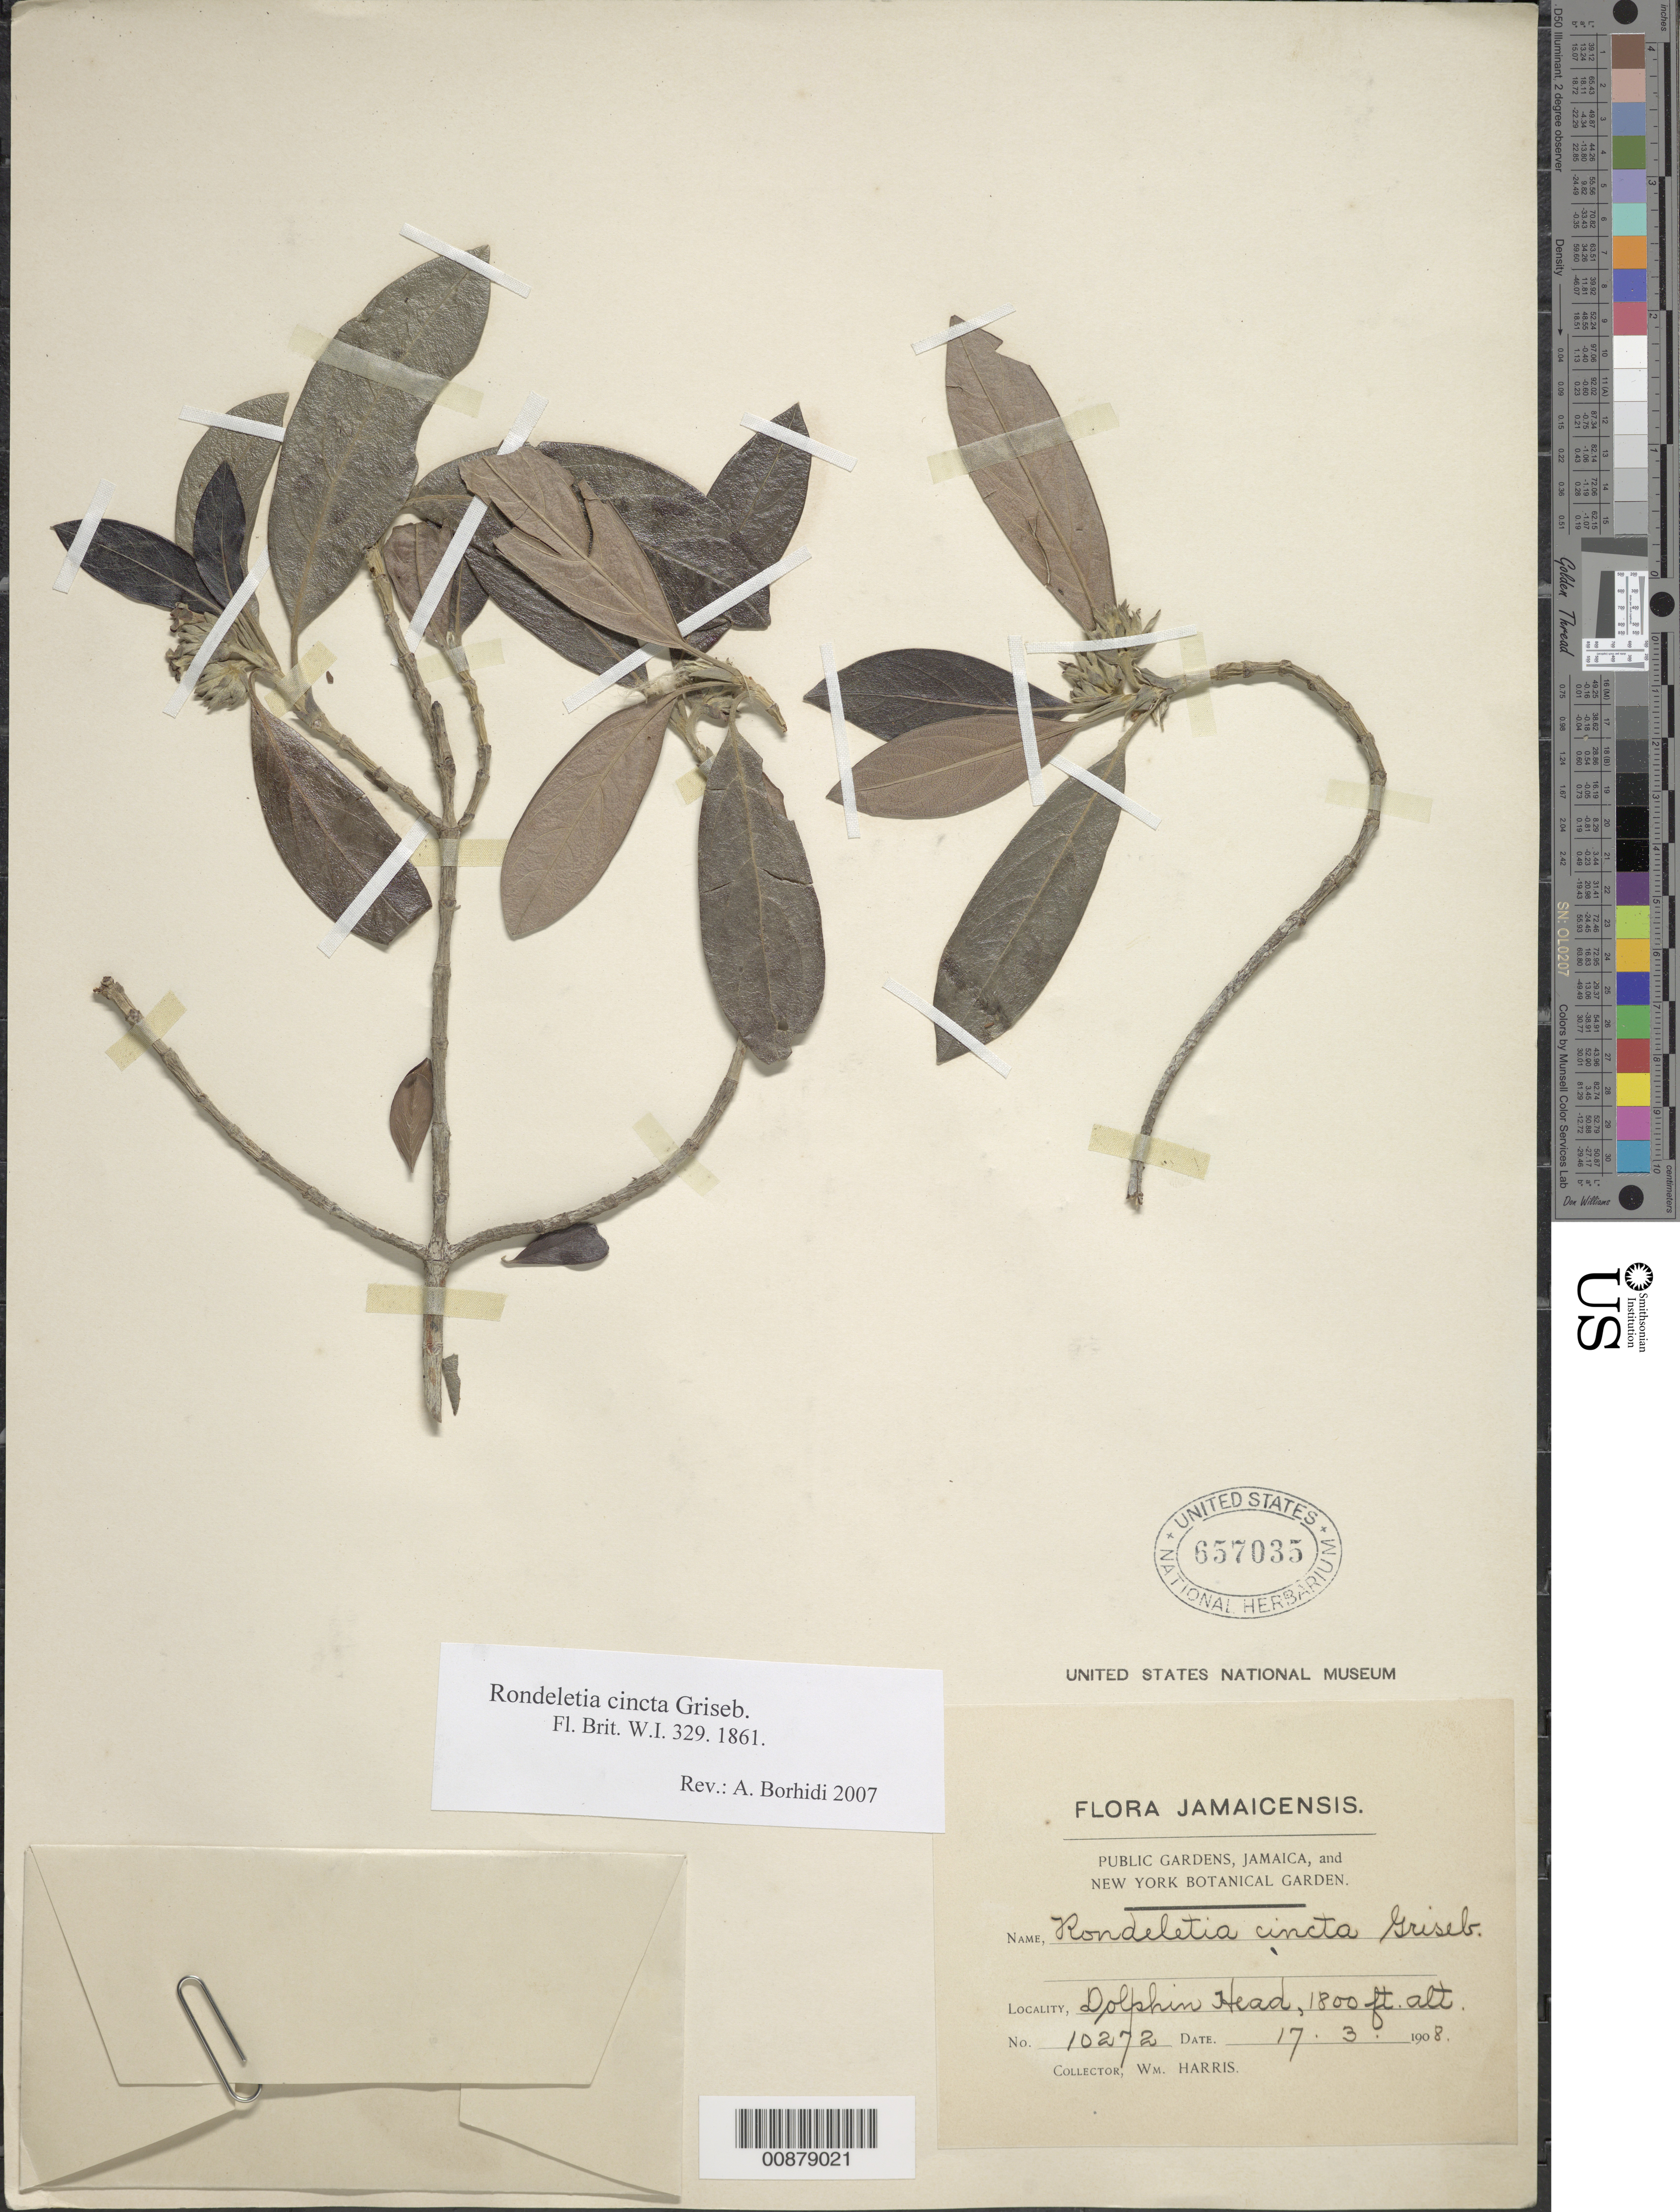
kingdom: Plantae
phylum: Tracheophyta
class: Magnoliopsida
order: Gentianales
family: Rubiaceae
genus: Rondeletia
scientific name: Rondeletia cincta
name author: Griseb.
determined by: Borhidi, Attila L.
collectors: W. H. Harris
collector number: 10272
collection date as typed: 17 Mar 1908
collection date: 1908-03-17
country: Jamaica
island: Jamaica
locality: Dolphin Head.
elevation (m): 549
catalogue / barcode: US 657035